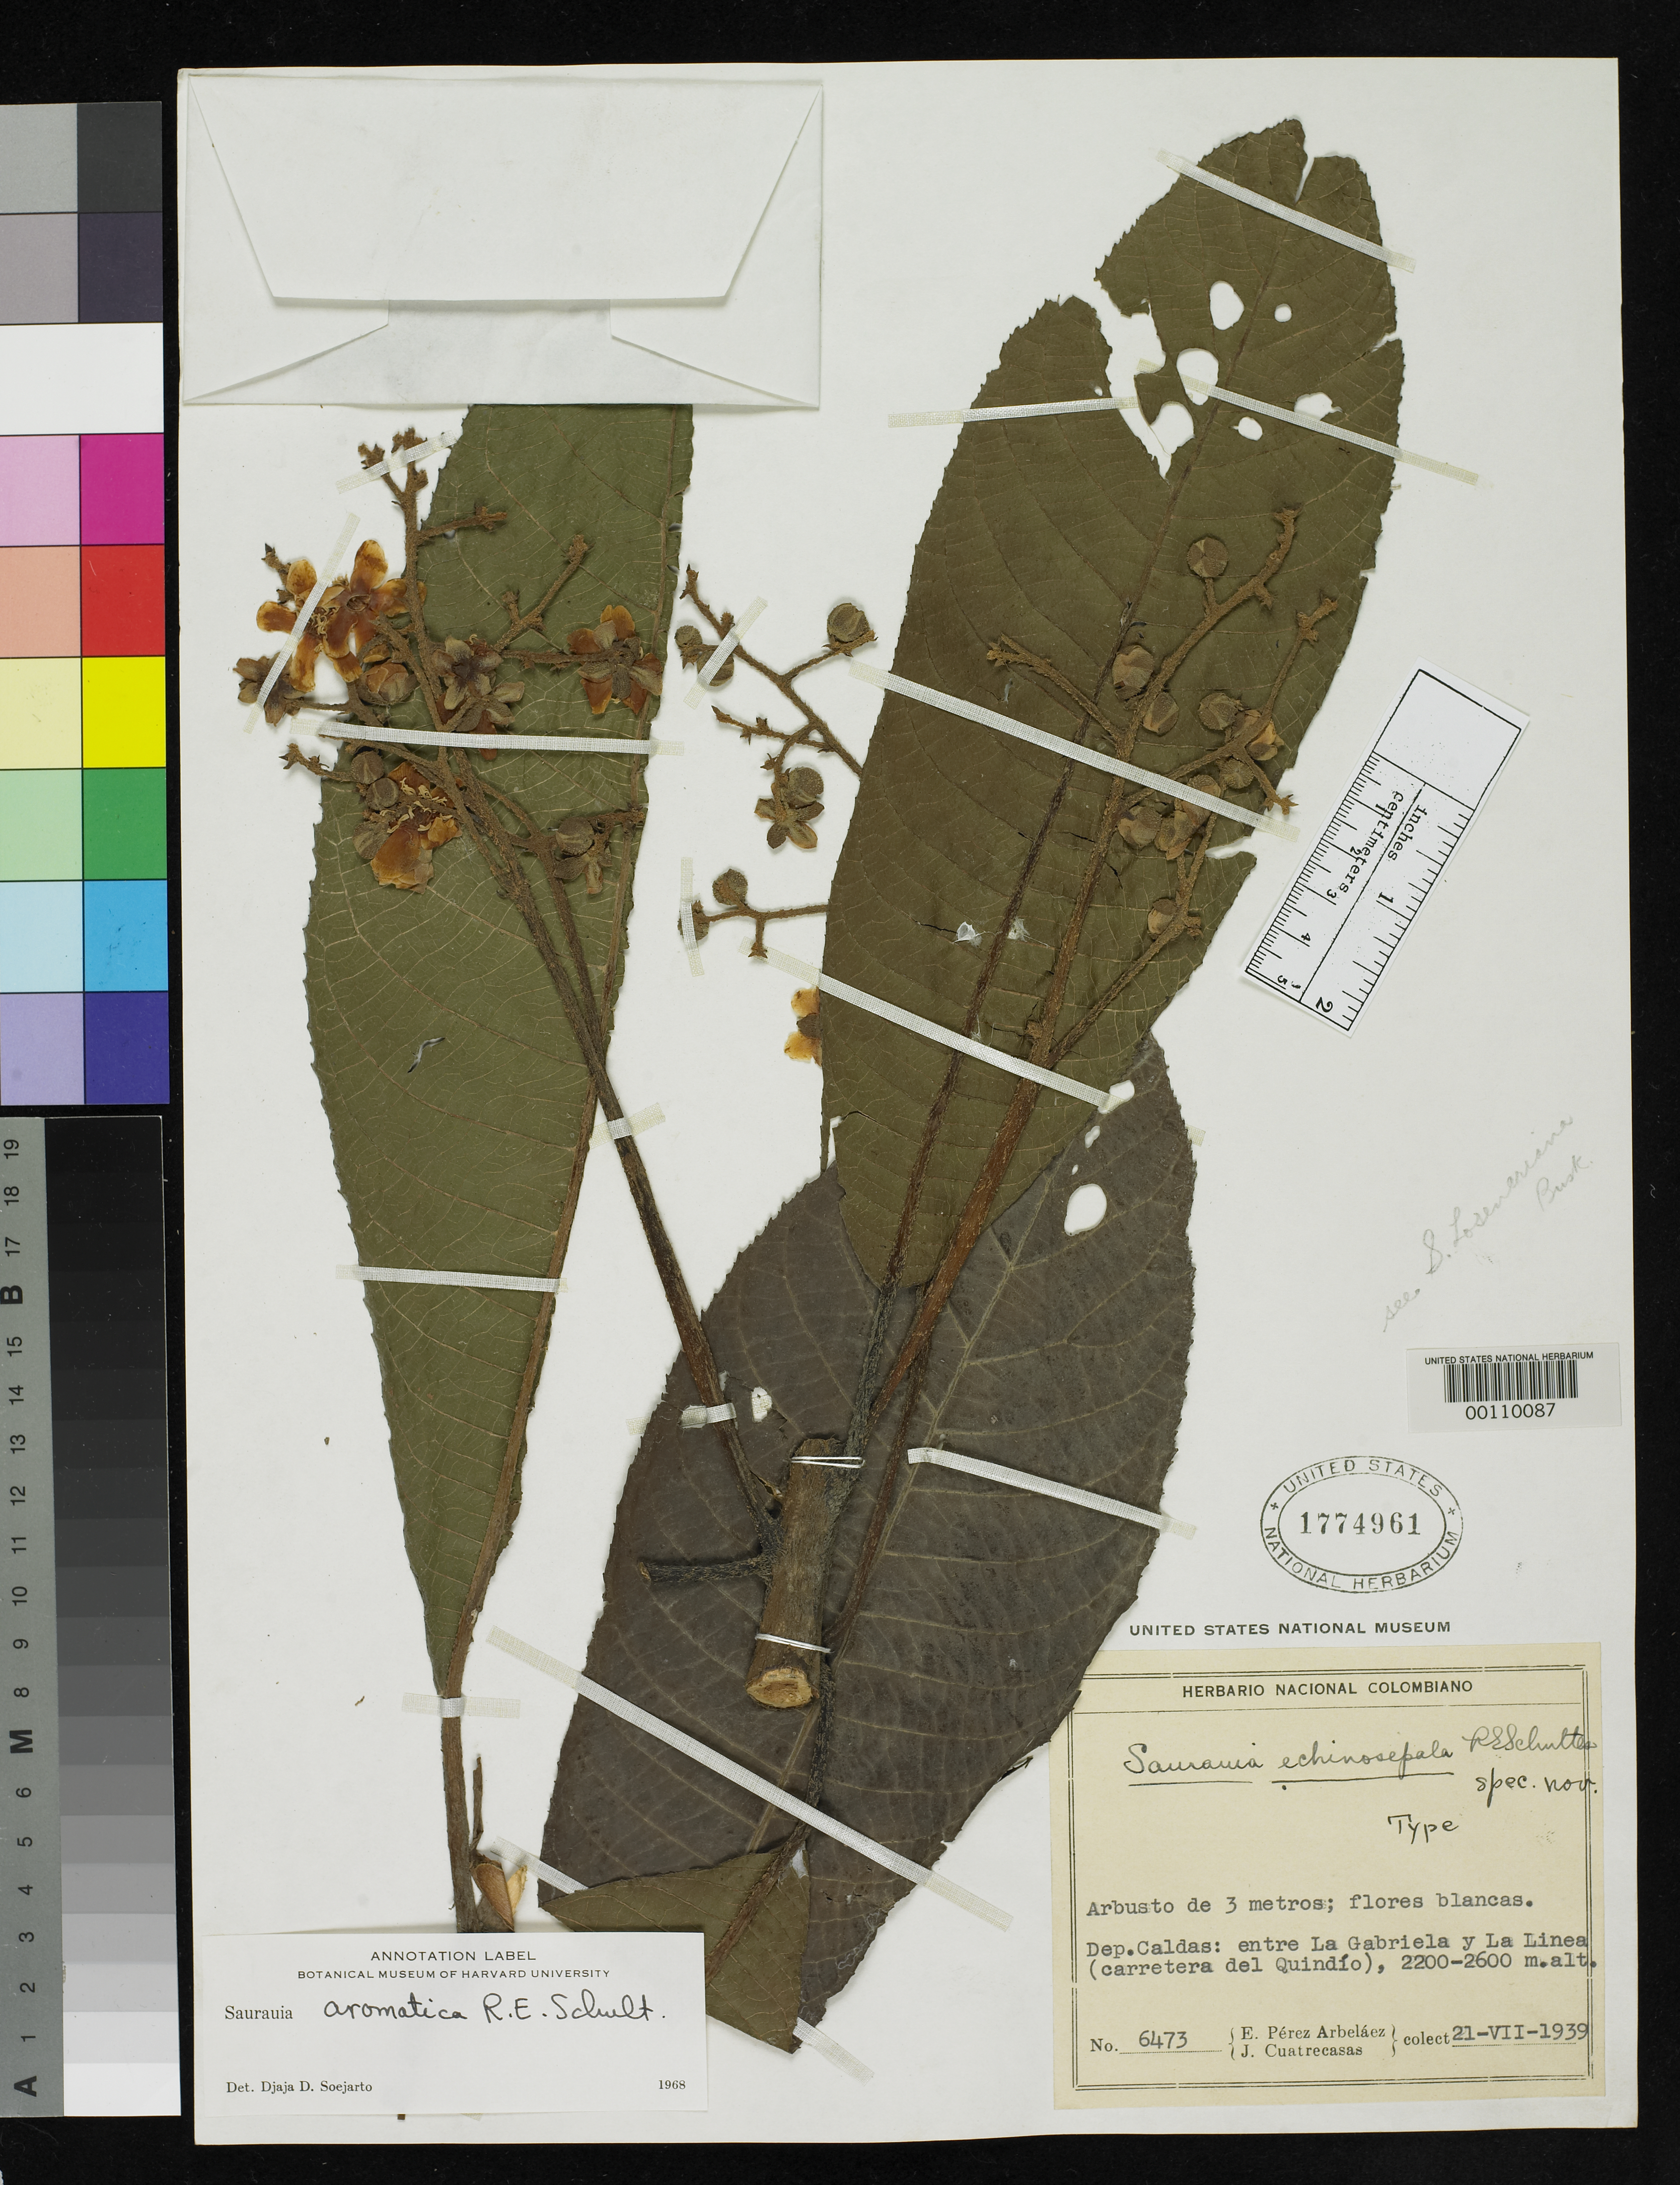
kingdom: Plantae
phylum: Tracheophyta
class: Magnoliopsida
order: Ericales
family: Actinidiaceae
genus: Saurauia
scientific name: Saurauia echinosepala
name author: R.E. Schult.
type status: Holotype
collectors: E. Pérez Arbeláez & J. Cuatrecasas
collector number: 6473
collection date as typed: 21 Jul 1939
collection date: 1939-07-21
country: Colombia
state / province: Caldas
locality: Between La Gabriela and La Linea.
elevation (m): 2200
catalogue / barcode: US 1774961